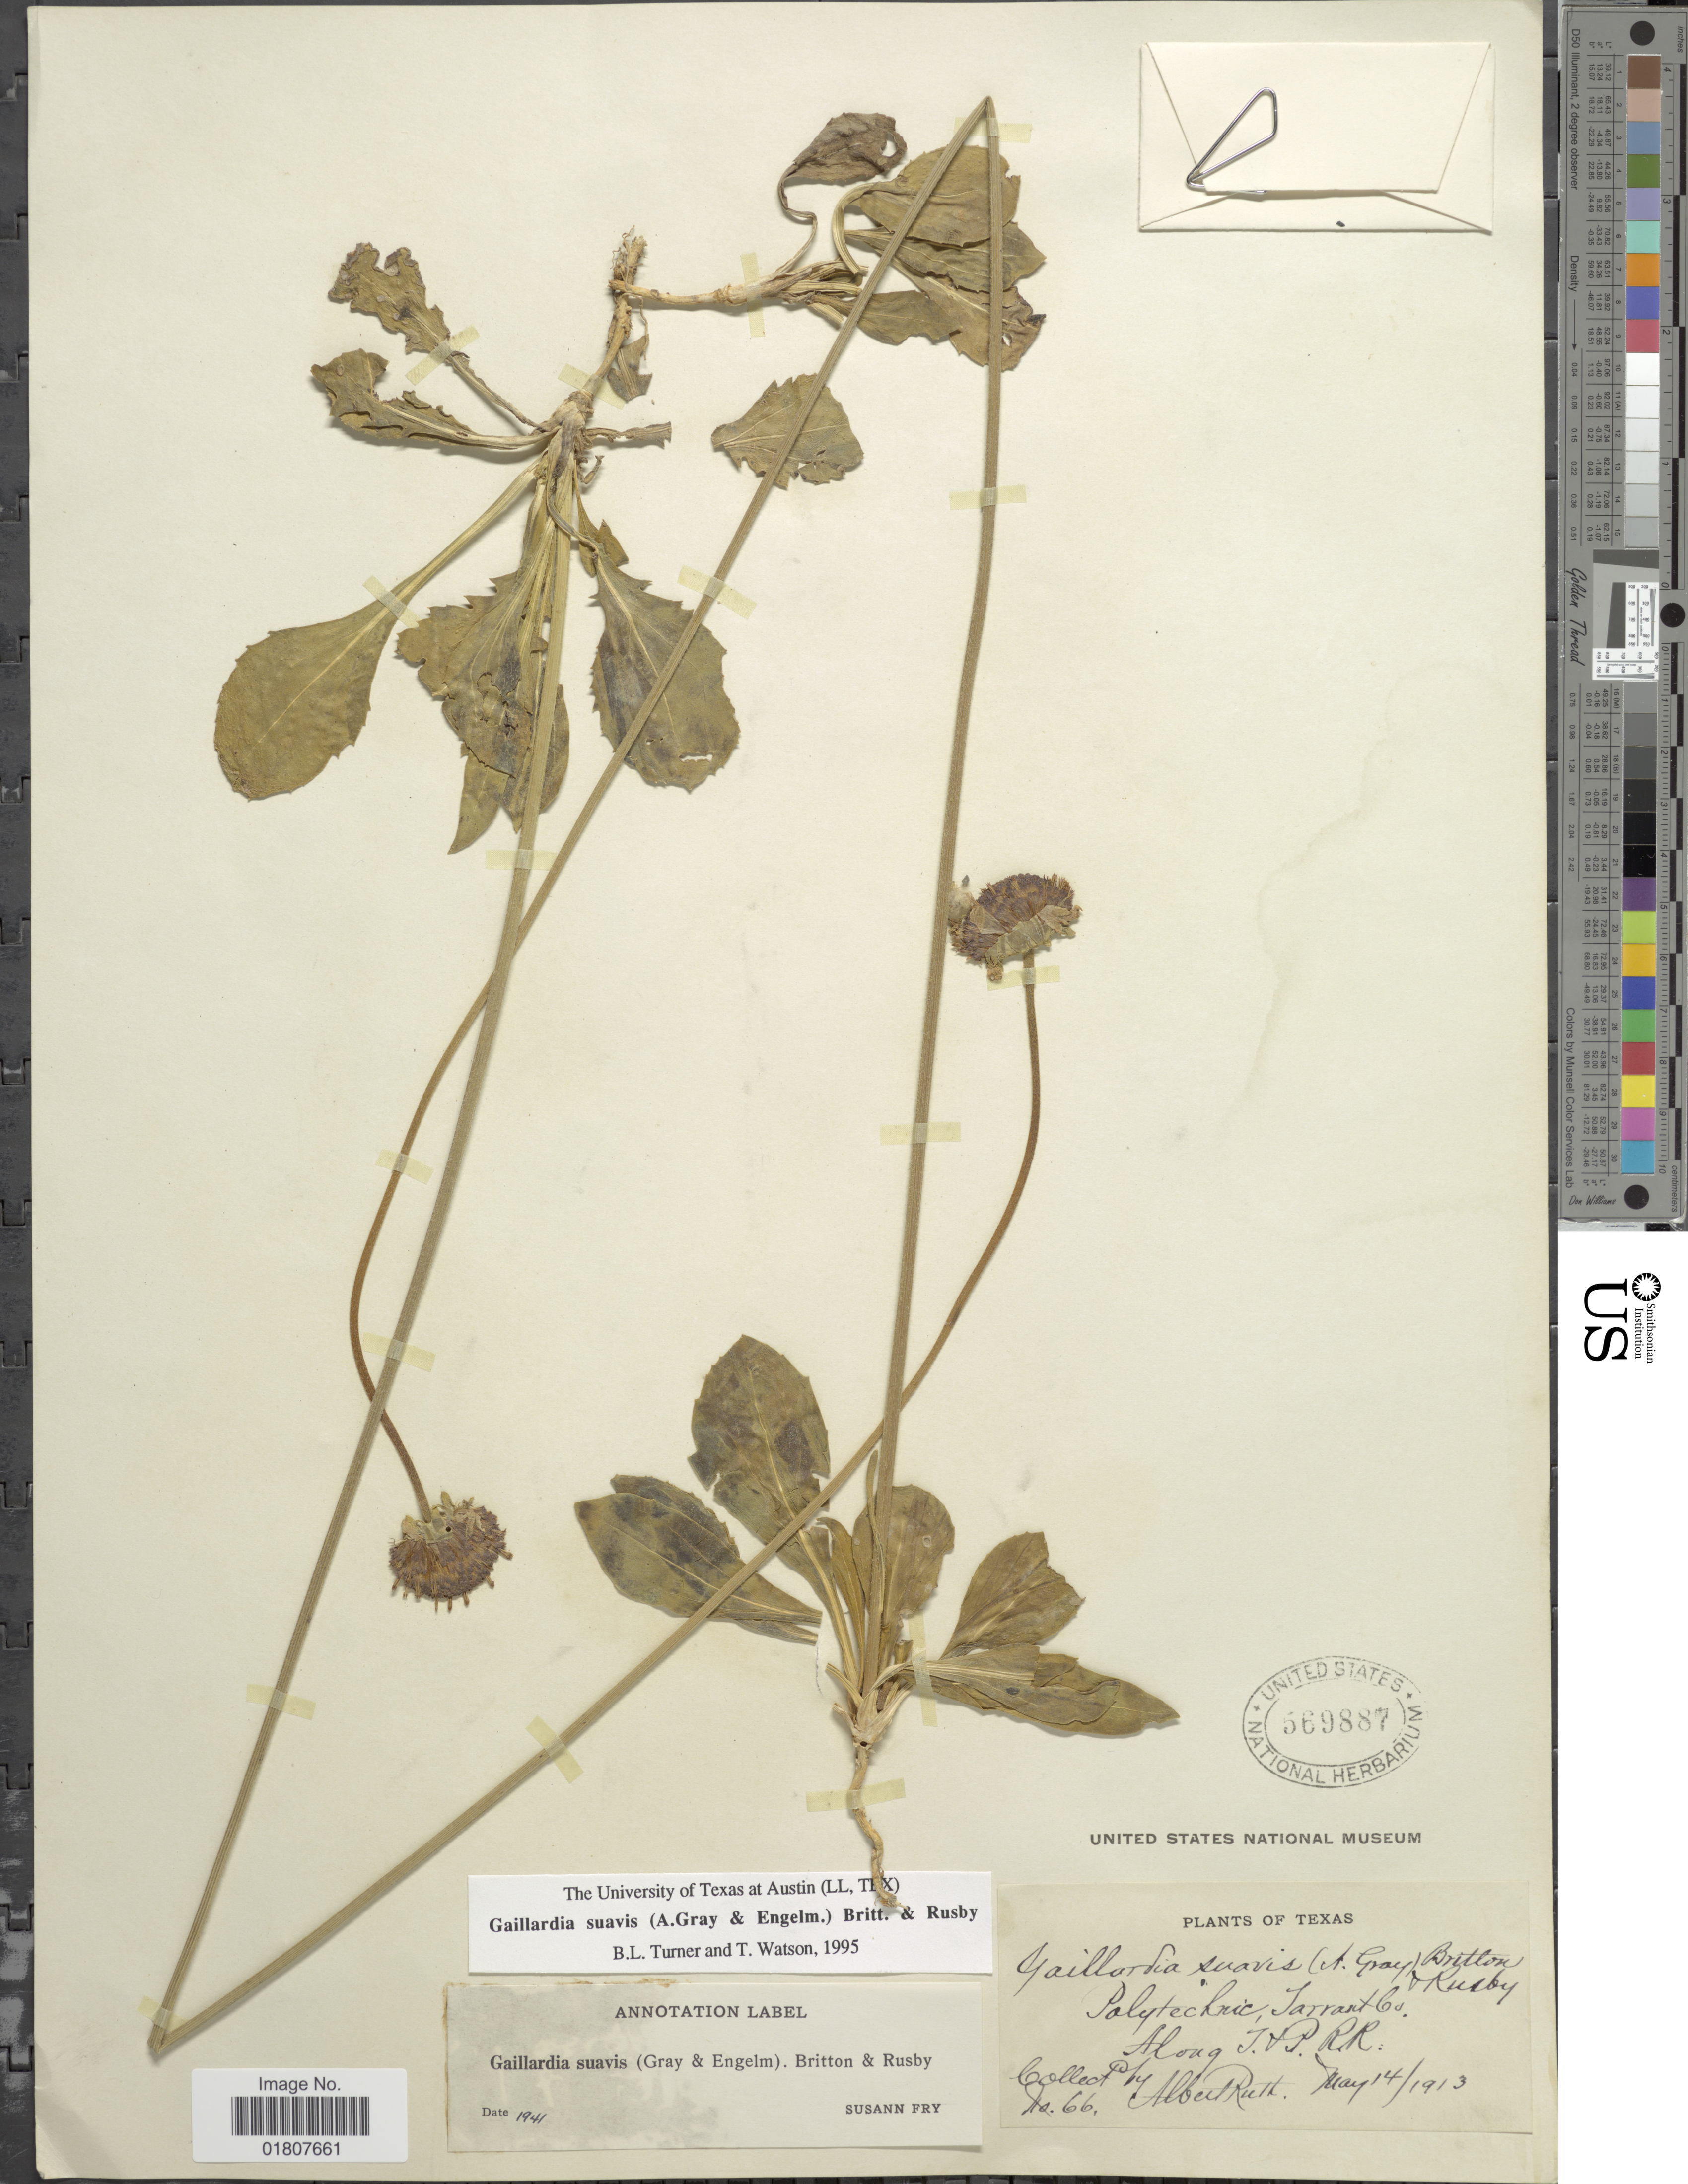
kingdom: Plantae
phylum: Tracheophyta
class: Magnoliopsida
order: Asterales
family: Asteraceae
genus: Gaillardia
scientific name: Gaillardia suavis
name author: (A. Gray & Engelm.) Britton & Rusby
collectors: A. Ruth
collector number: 66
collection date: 1913-05-14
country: United States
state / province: Texas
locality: Along I. & P. R.R.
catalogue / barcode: US 569887